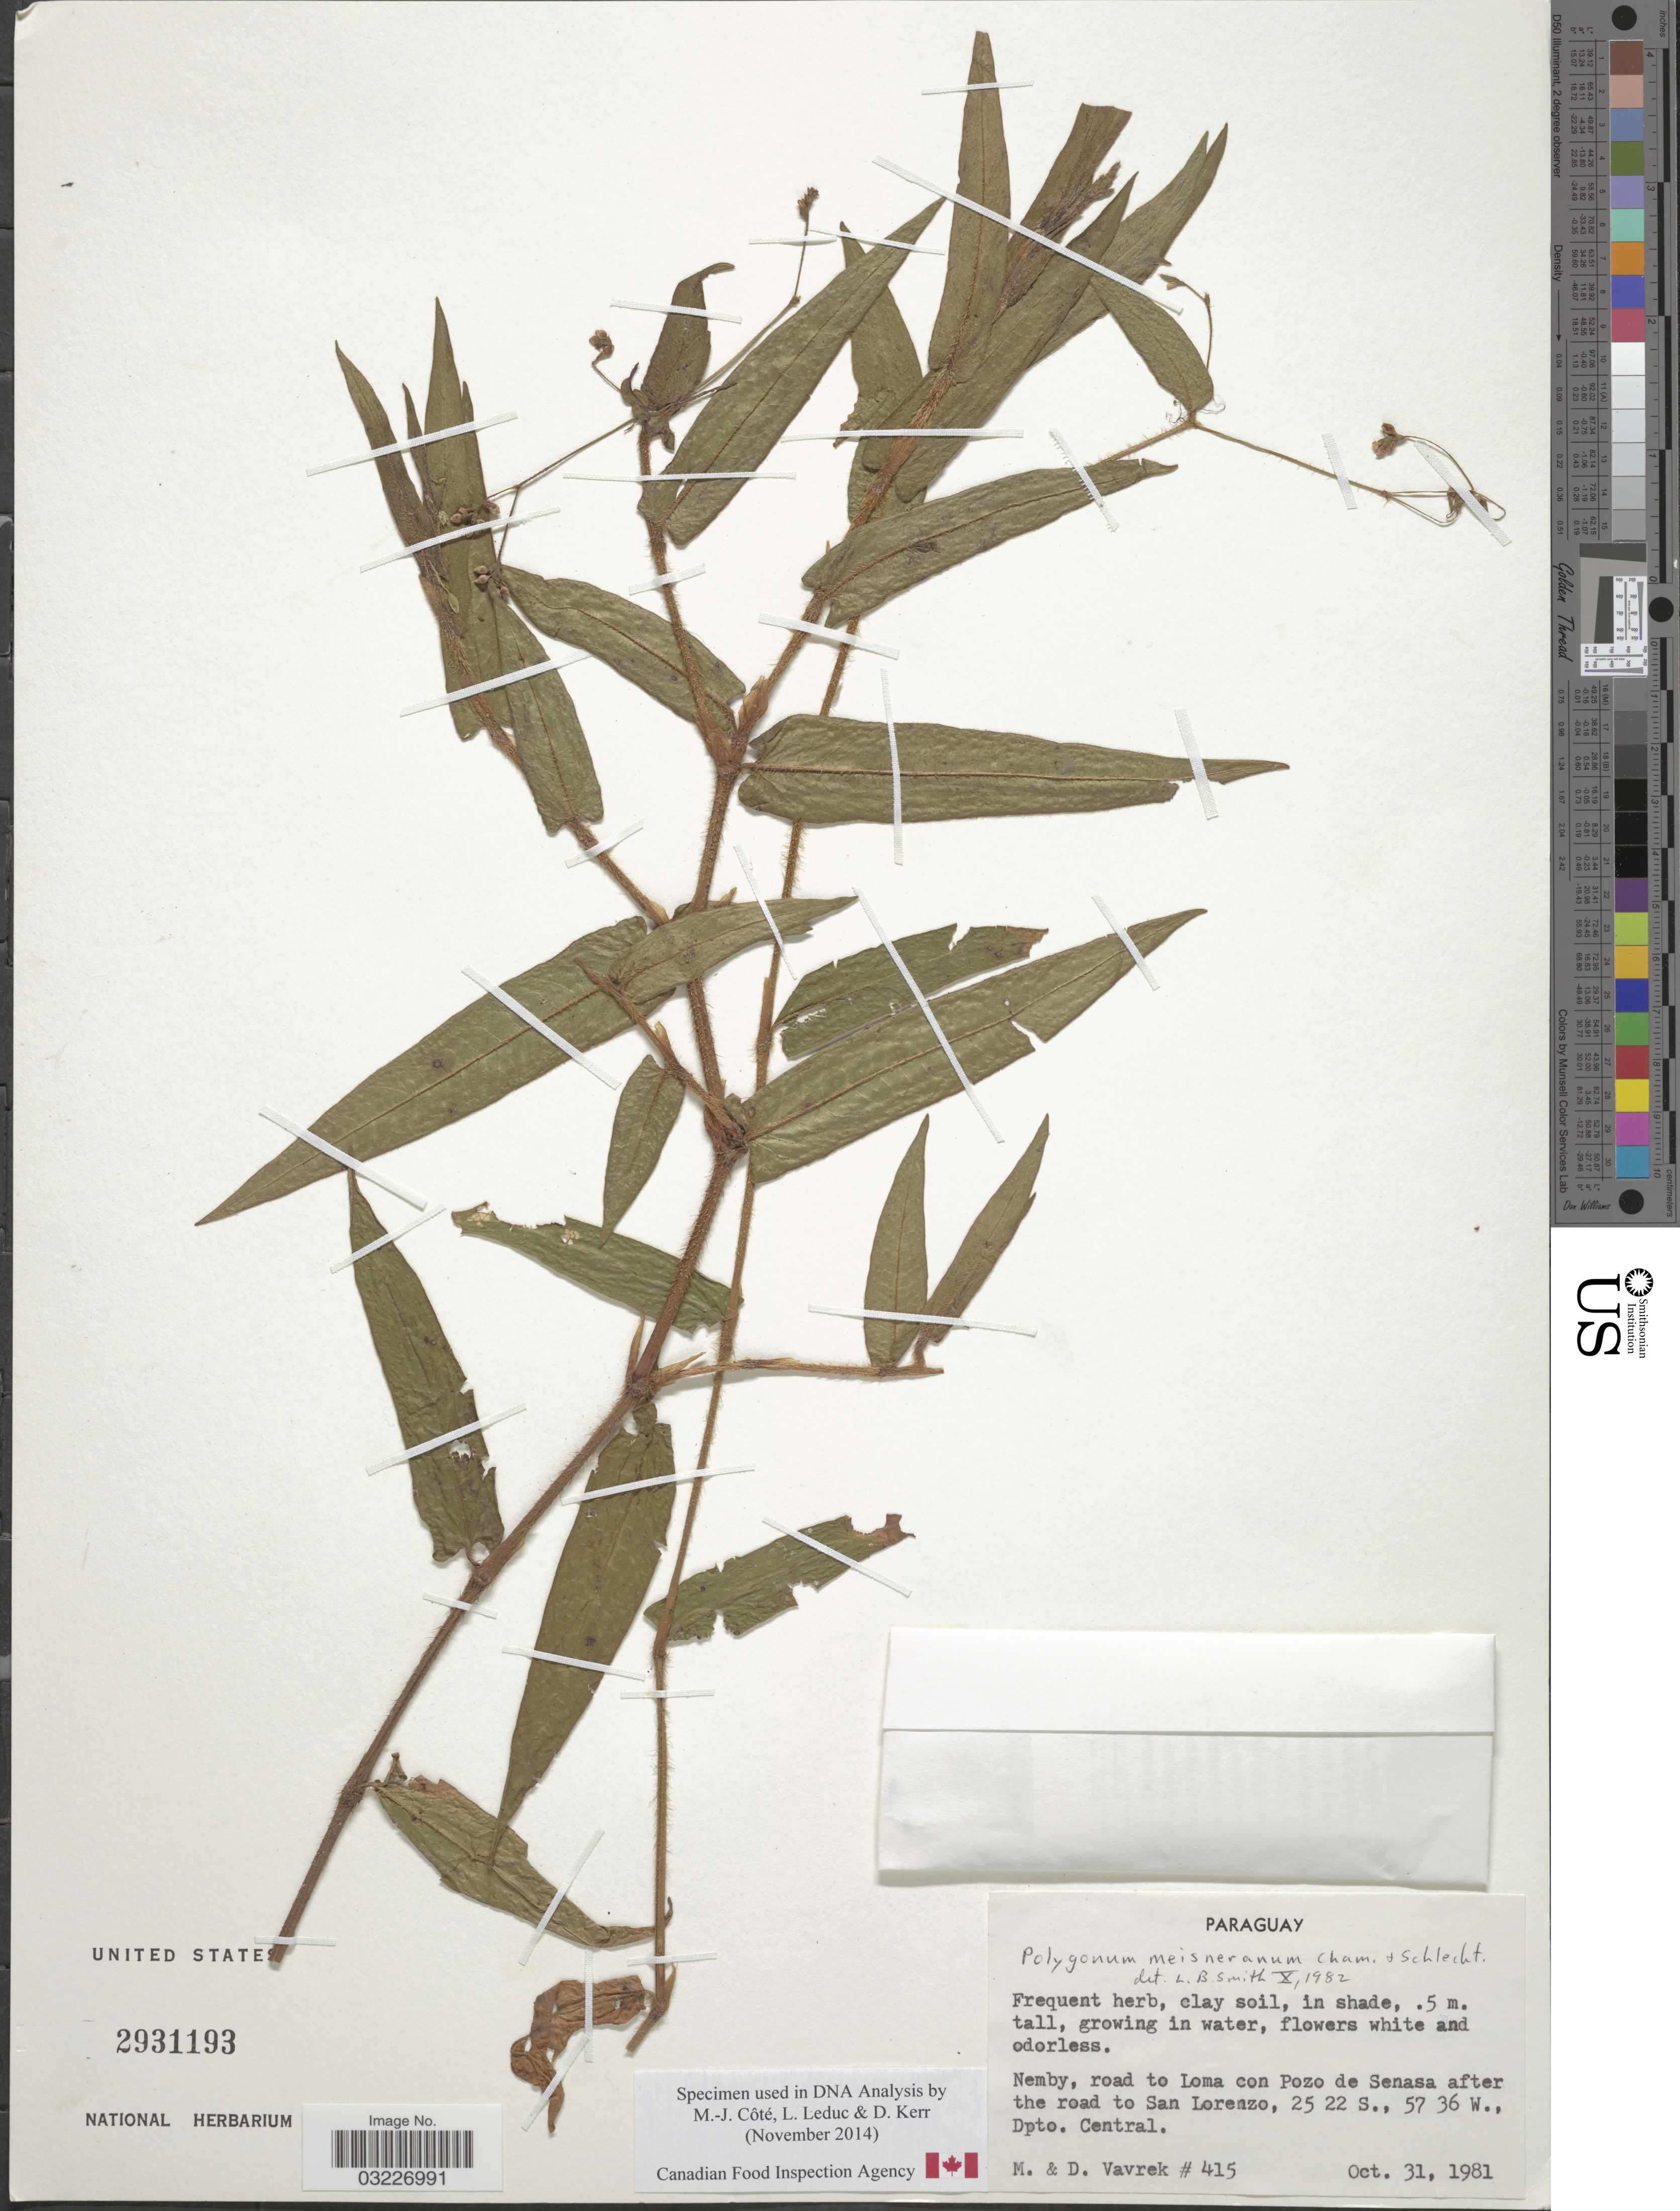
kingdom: Plantae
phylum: Tracheophyta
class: Magnoliopsida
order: Caryophyllales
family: Polygonaceae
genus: Persicaria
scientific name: Persicaria sp.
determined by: Atha, D. E.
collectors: M. Vavrek & D. Vavrek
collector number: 415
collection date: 1981-10-31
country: Paraguay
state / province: Central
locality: Nemby, road to Loma con Pozo de Senasa after the road to San Lorenzo, Dpto. Central.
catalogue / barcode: US 2931193